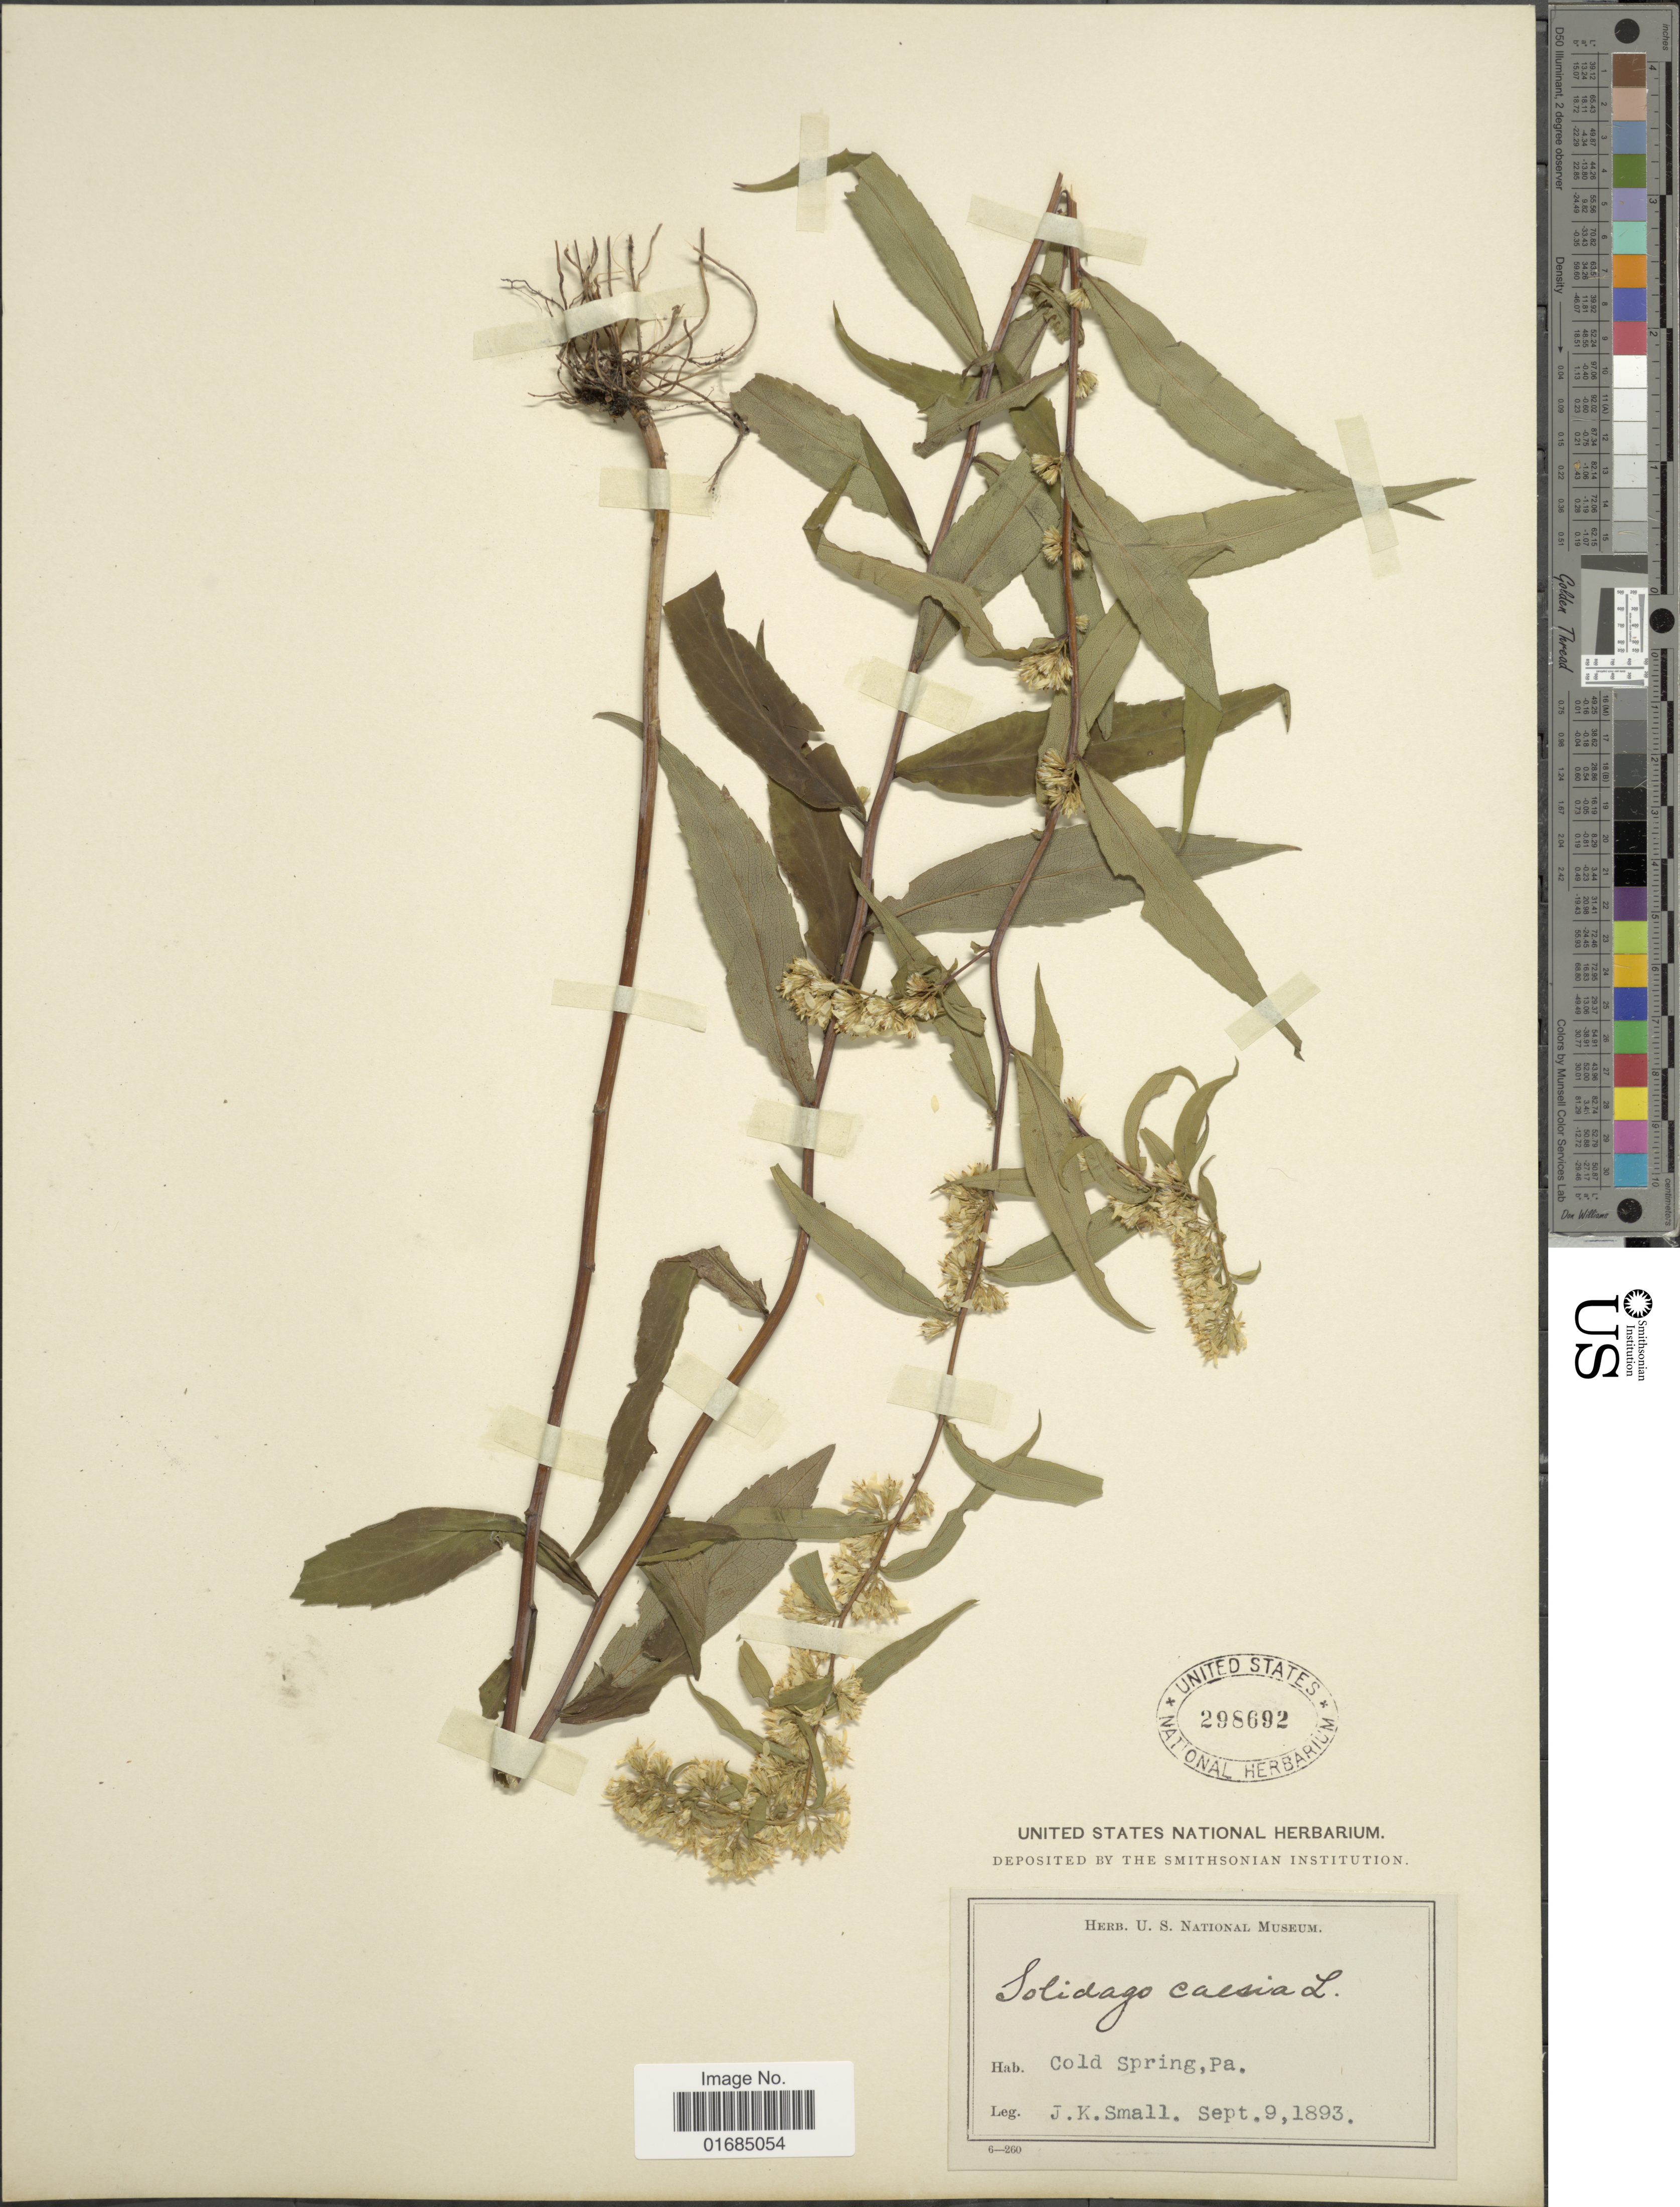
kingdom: Plantae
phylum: Tracheophyta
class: Magnoliopsida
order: Asterales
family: Asteraceae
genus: Solidago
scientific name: Solidago caesia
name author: L.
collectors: J. K. Small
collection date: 1893-09-09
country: United States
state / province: Pennsylvania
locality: Cold Spring, Pa.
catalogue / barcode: US 298692